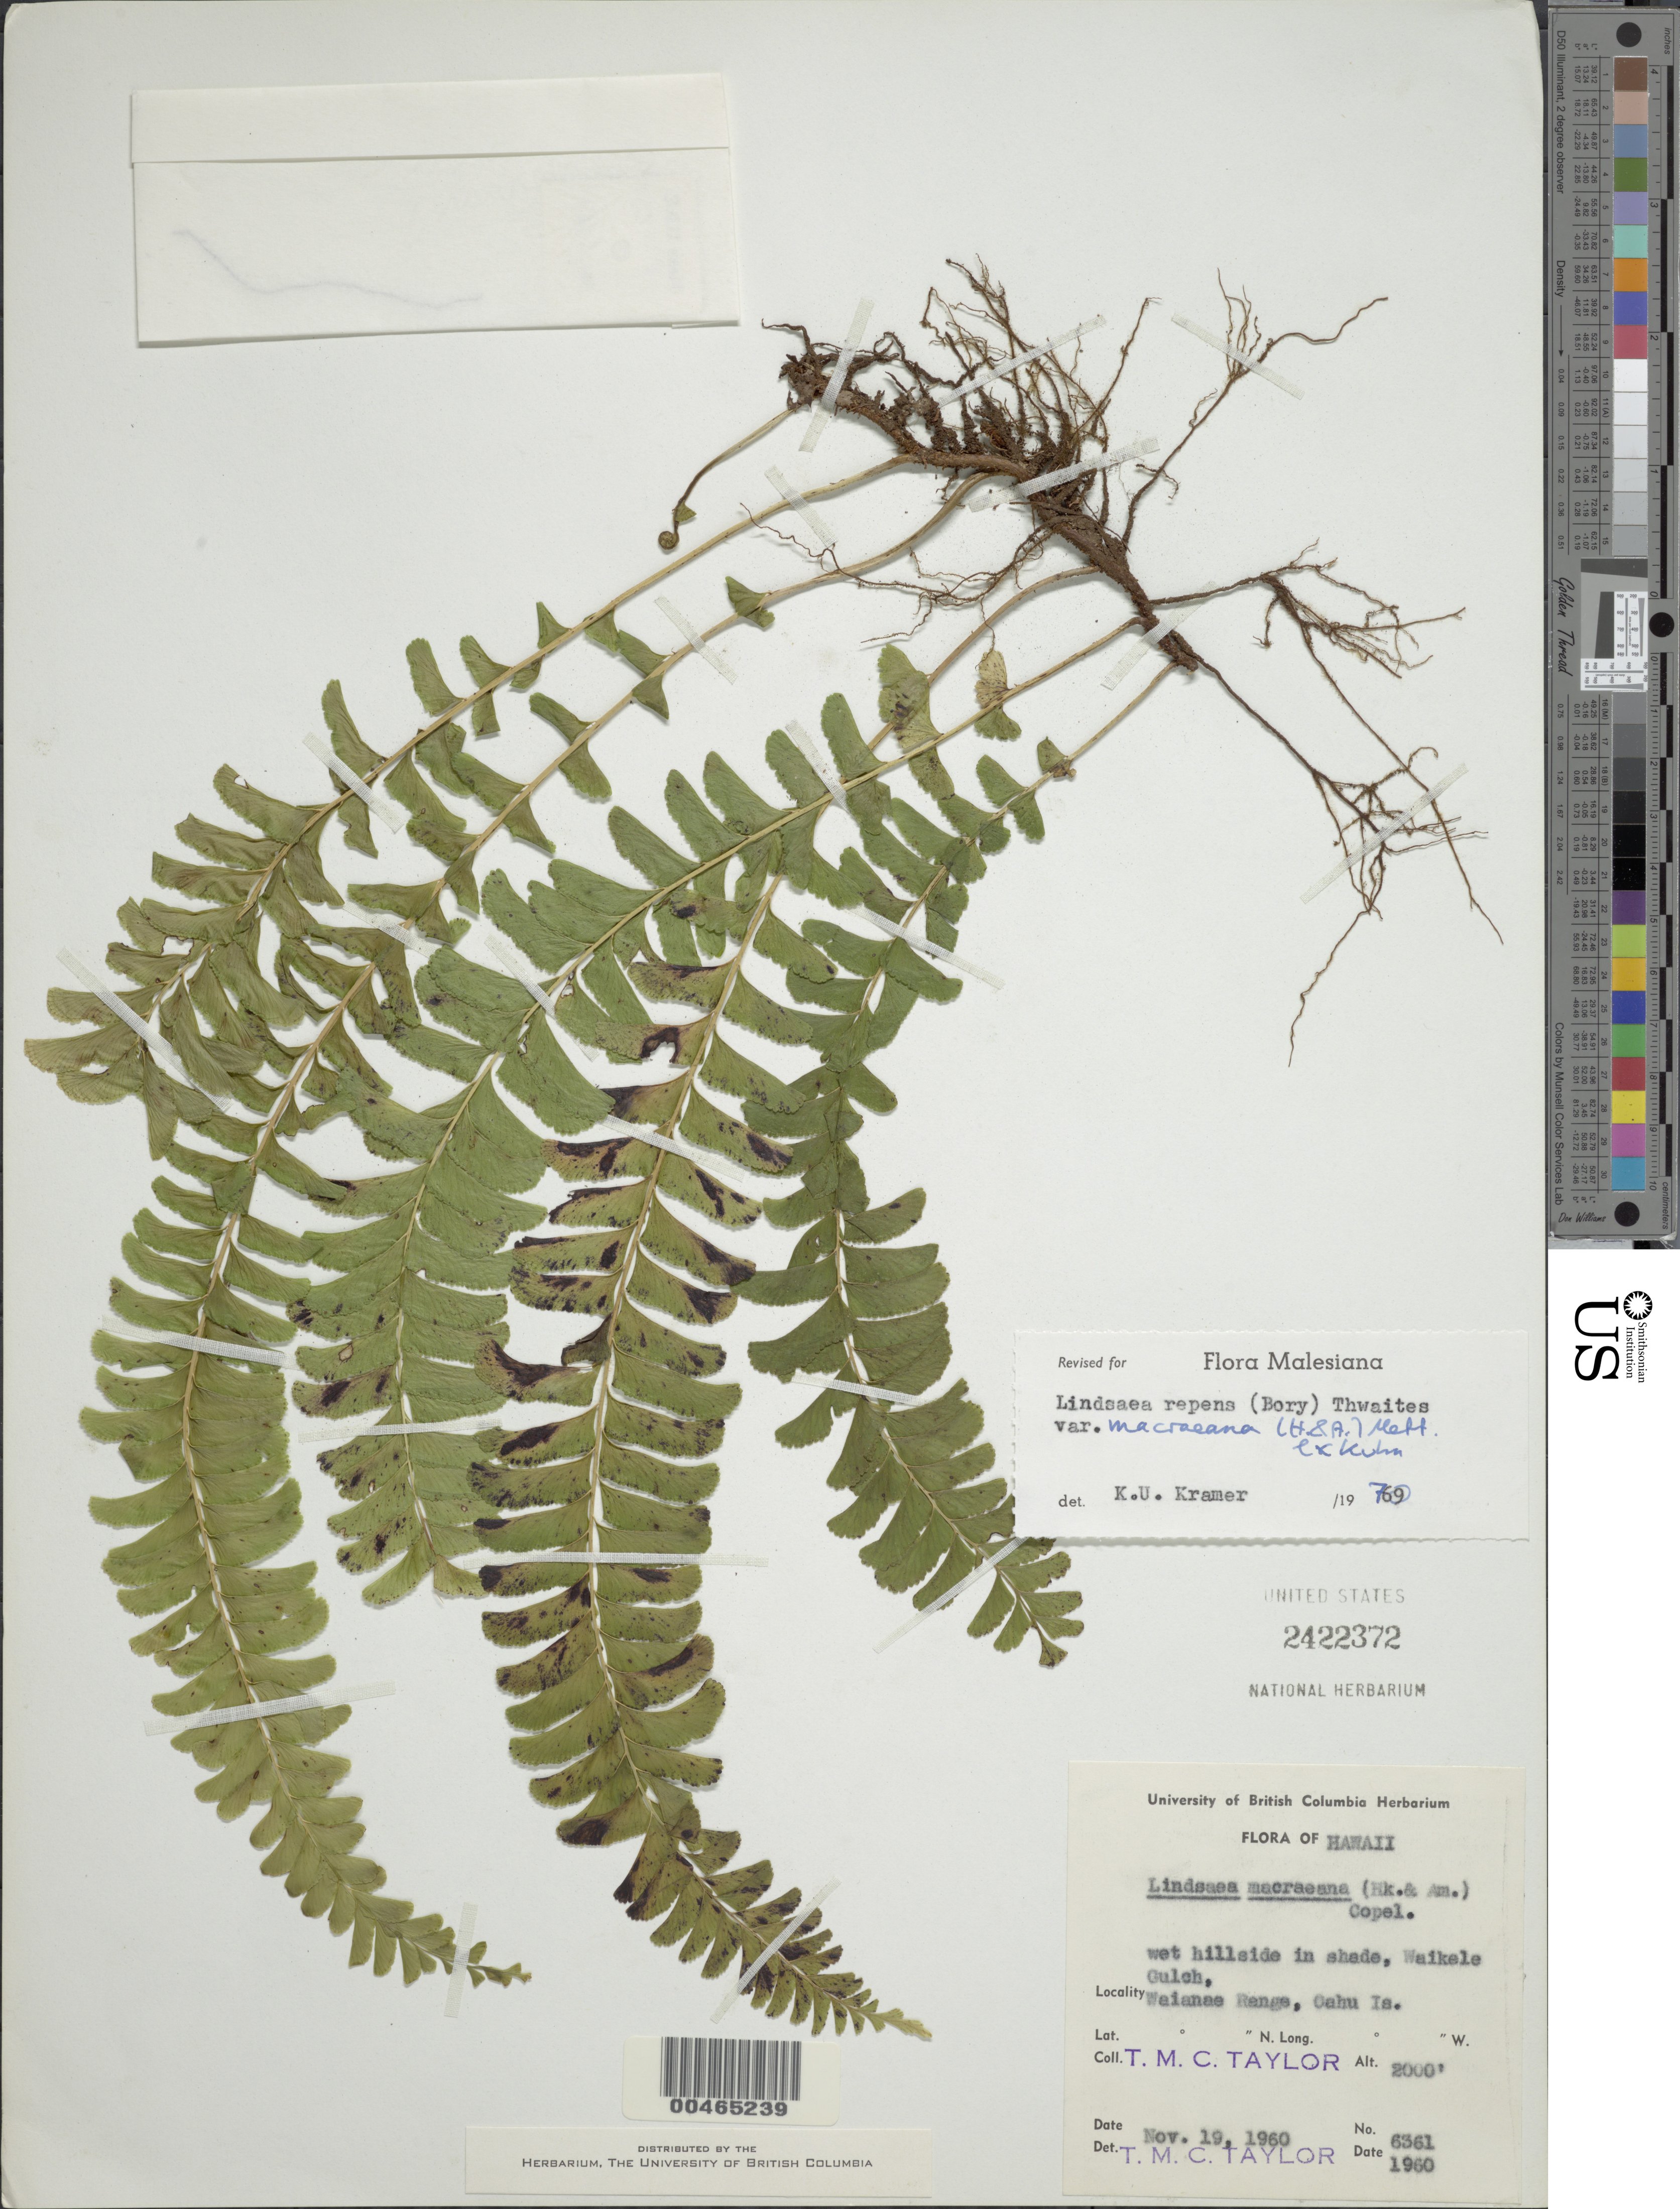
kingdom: Plantae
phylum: Tracheophyta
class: Polypodiopsida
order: Polypodiales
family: Lindsaeaceae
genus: Lindsaea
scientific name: Lindsaea repens var. macraeana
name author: (Hook. & Arn.) Mett. ex Kuhn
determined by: Kramer, K. U.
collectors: T. M. C. Taylor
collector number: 6361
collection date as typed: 19 Nov 1960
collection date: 1960-11-19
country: United States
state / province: Hawaii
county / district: Honolulu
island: Oahu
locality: Waikele Gulch, Waianae Range, Oahu Is.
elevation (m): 610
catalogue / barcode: US 2422372